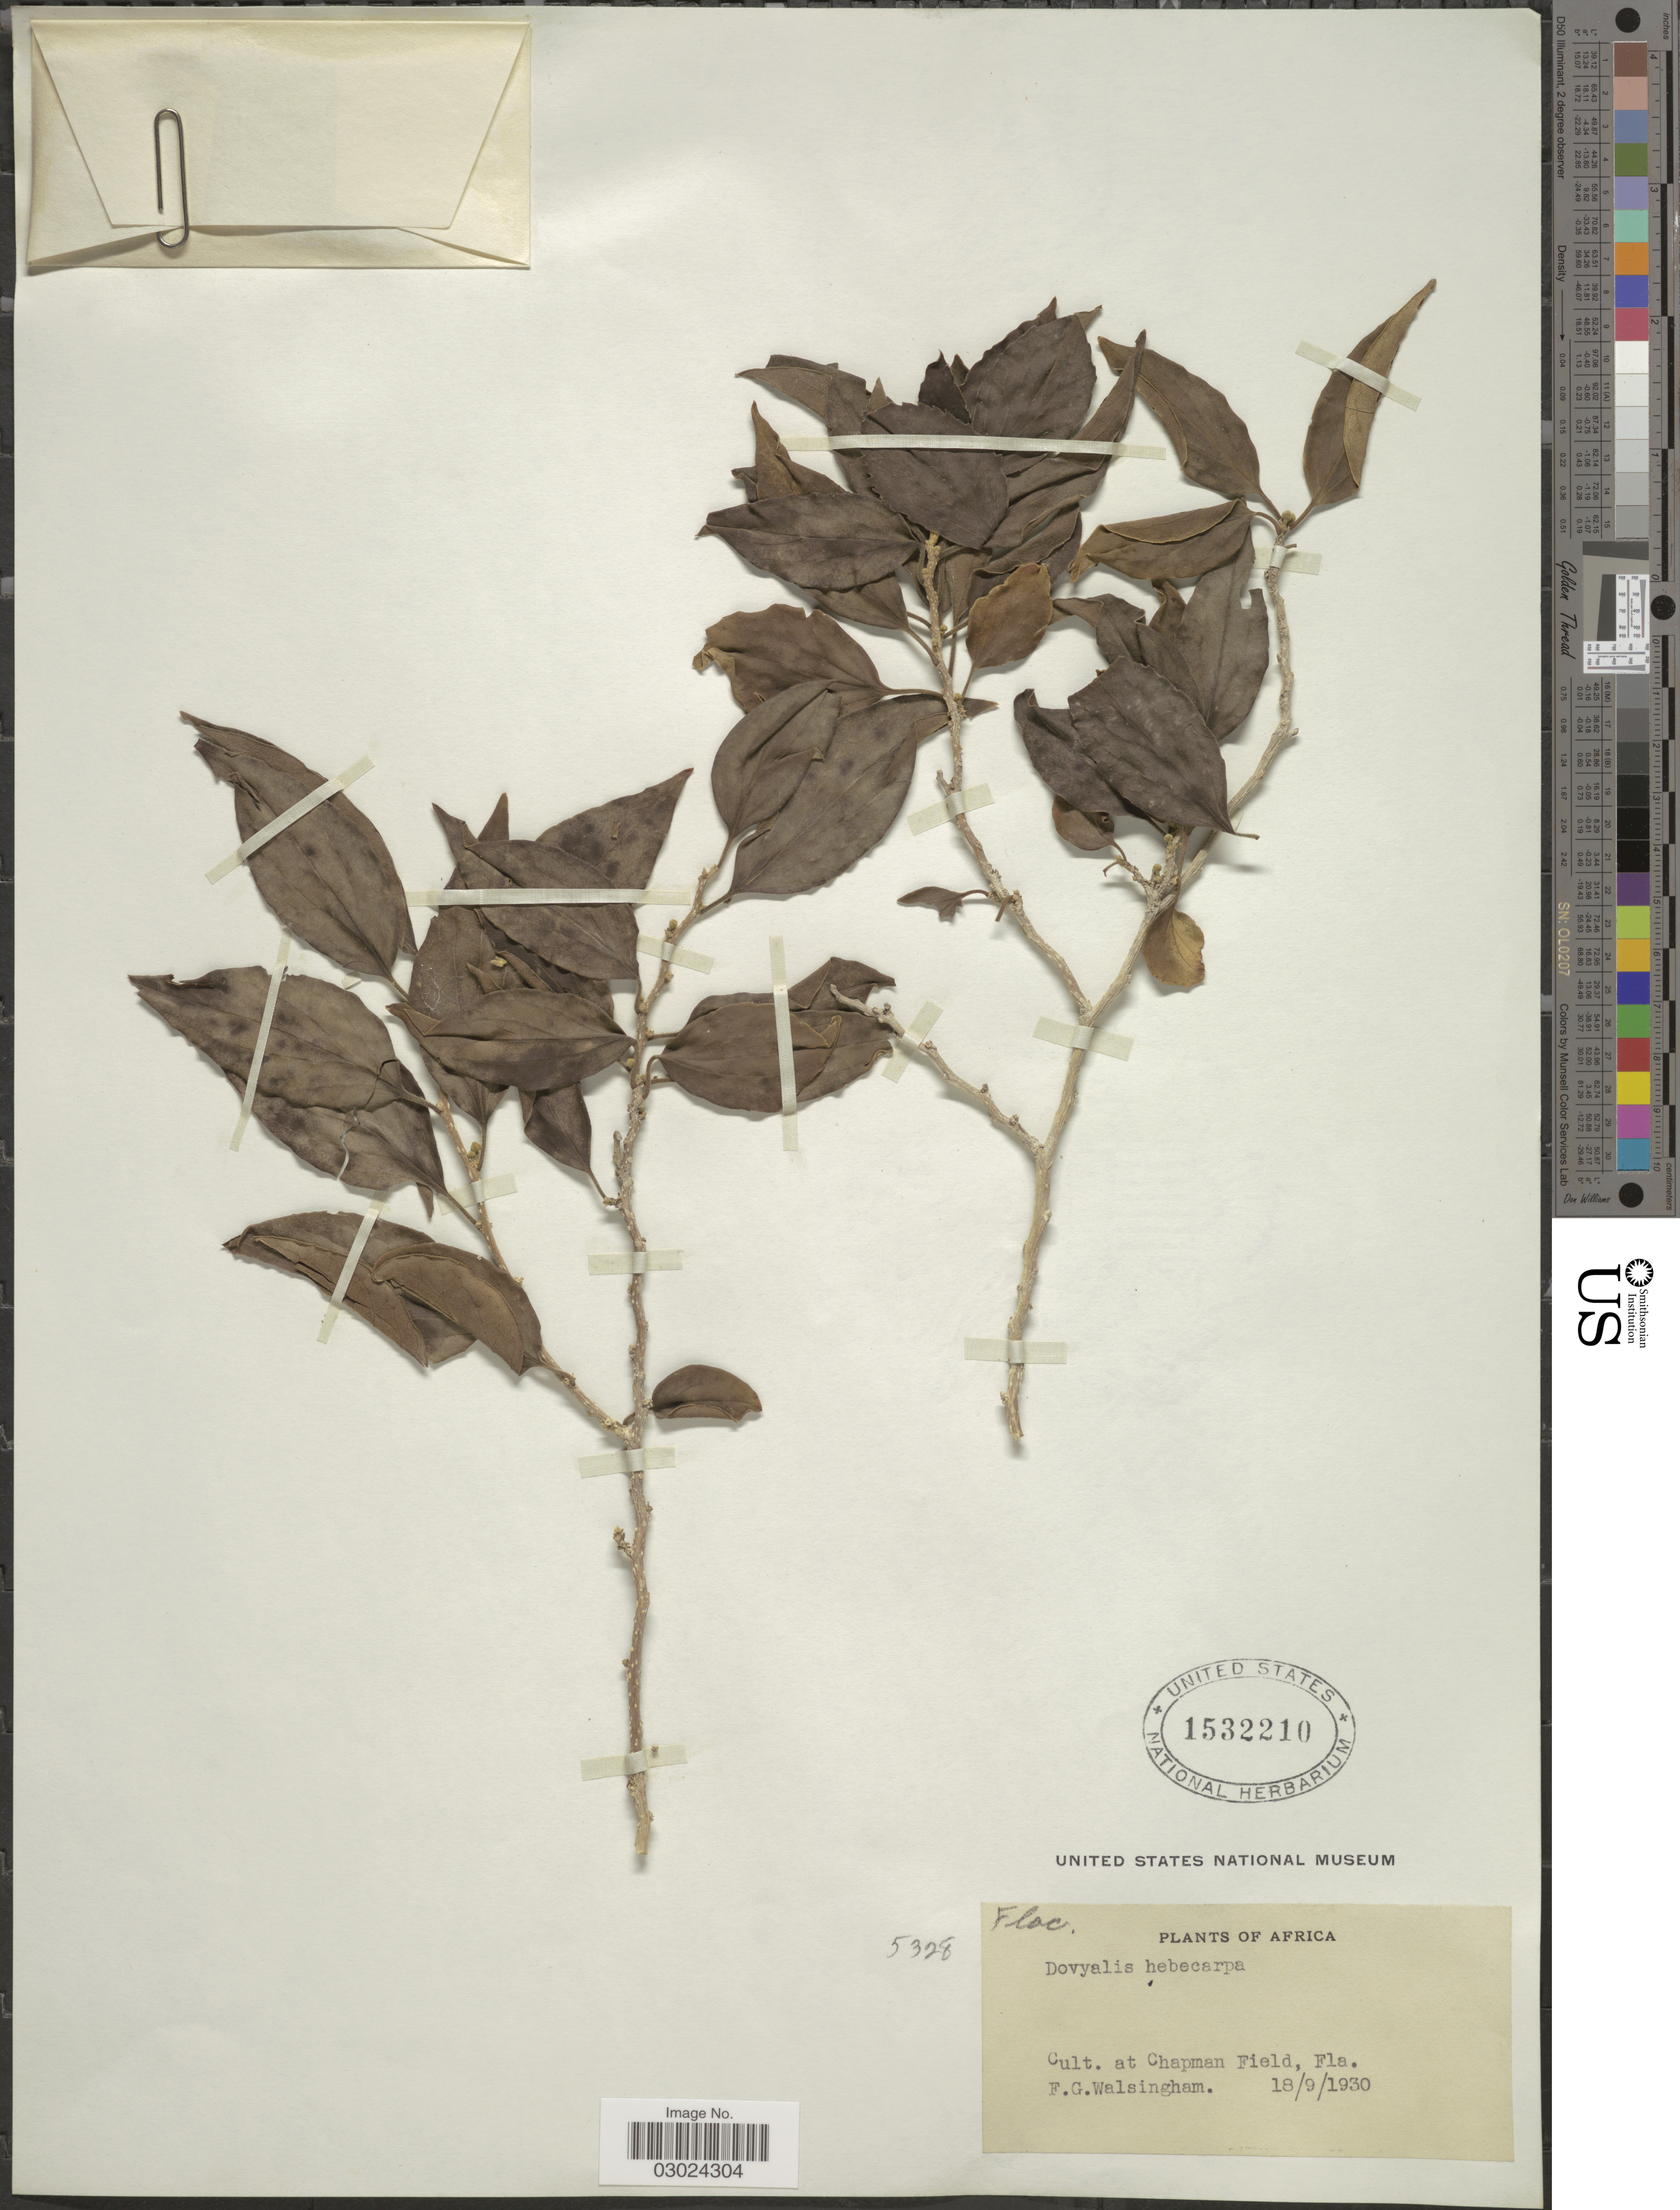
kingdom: Plantae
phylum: Tracheophyta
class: Magnoliopsida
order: Malpighiales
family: Salicaceae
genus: Dovyalis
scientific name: Dovyalis sp.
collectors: F. Walsingham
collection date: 1930-09-18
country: United States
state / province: Florida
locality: Cult. as Chapman Field, Fla.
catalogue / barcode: US 1532210